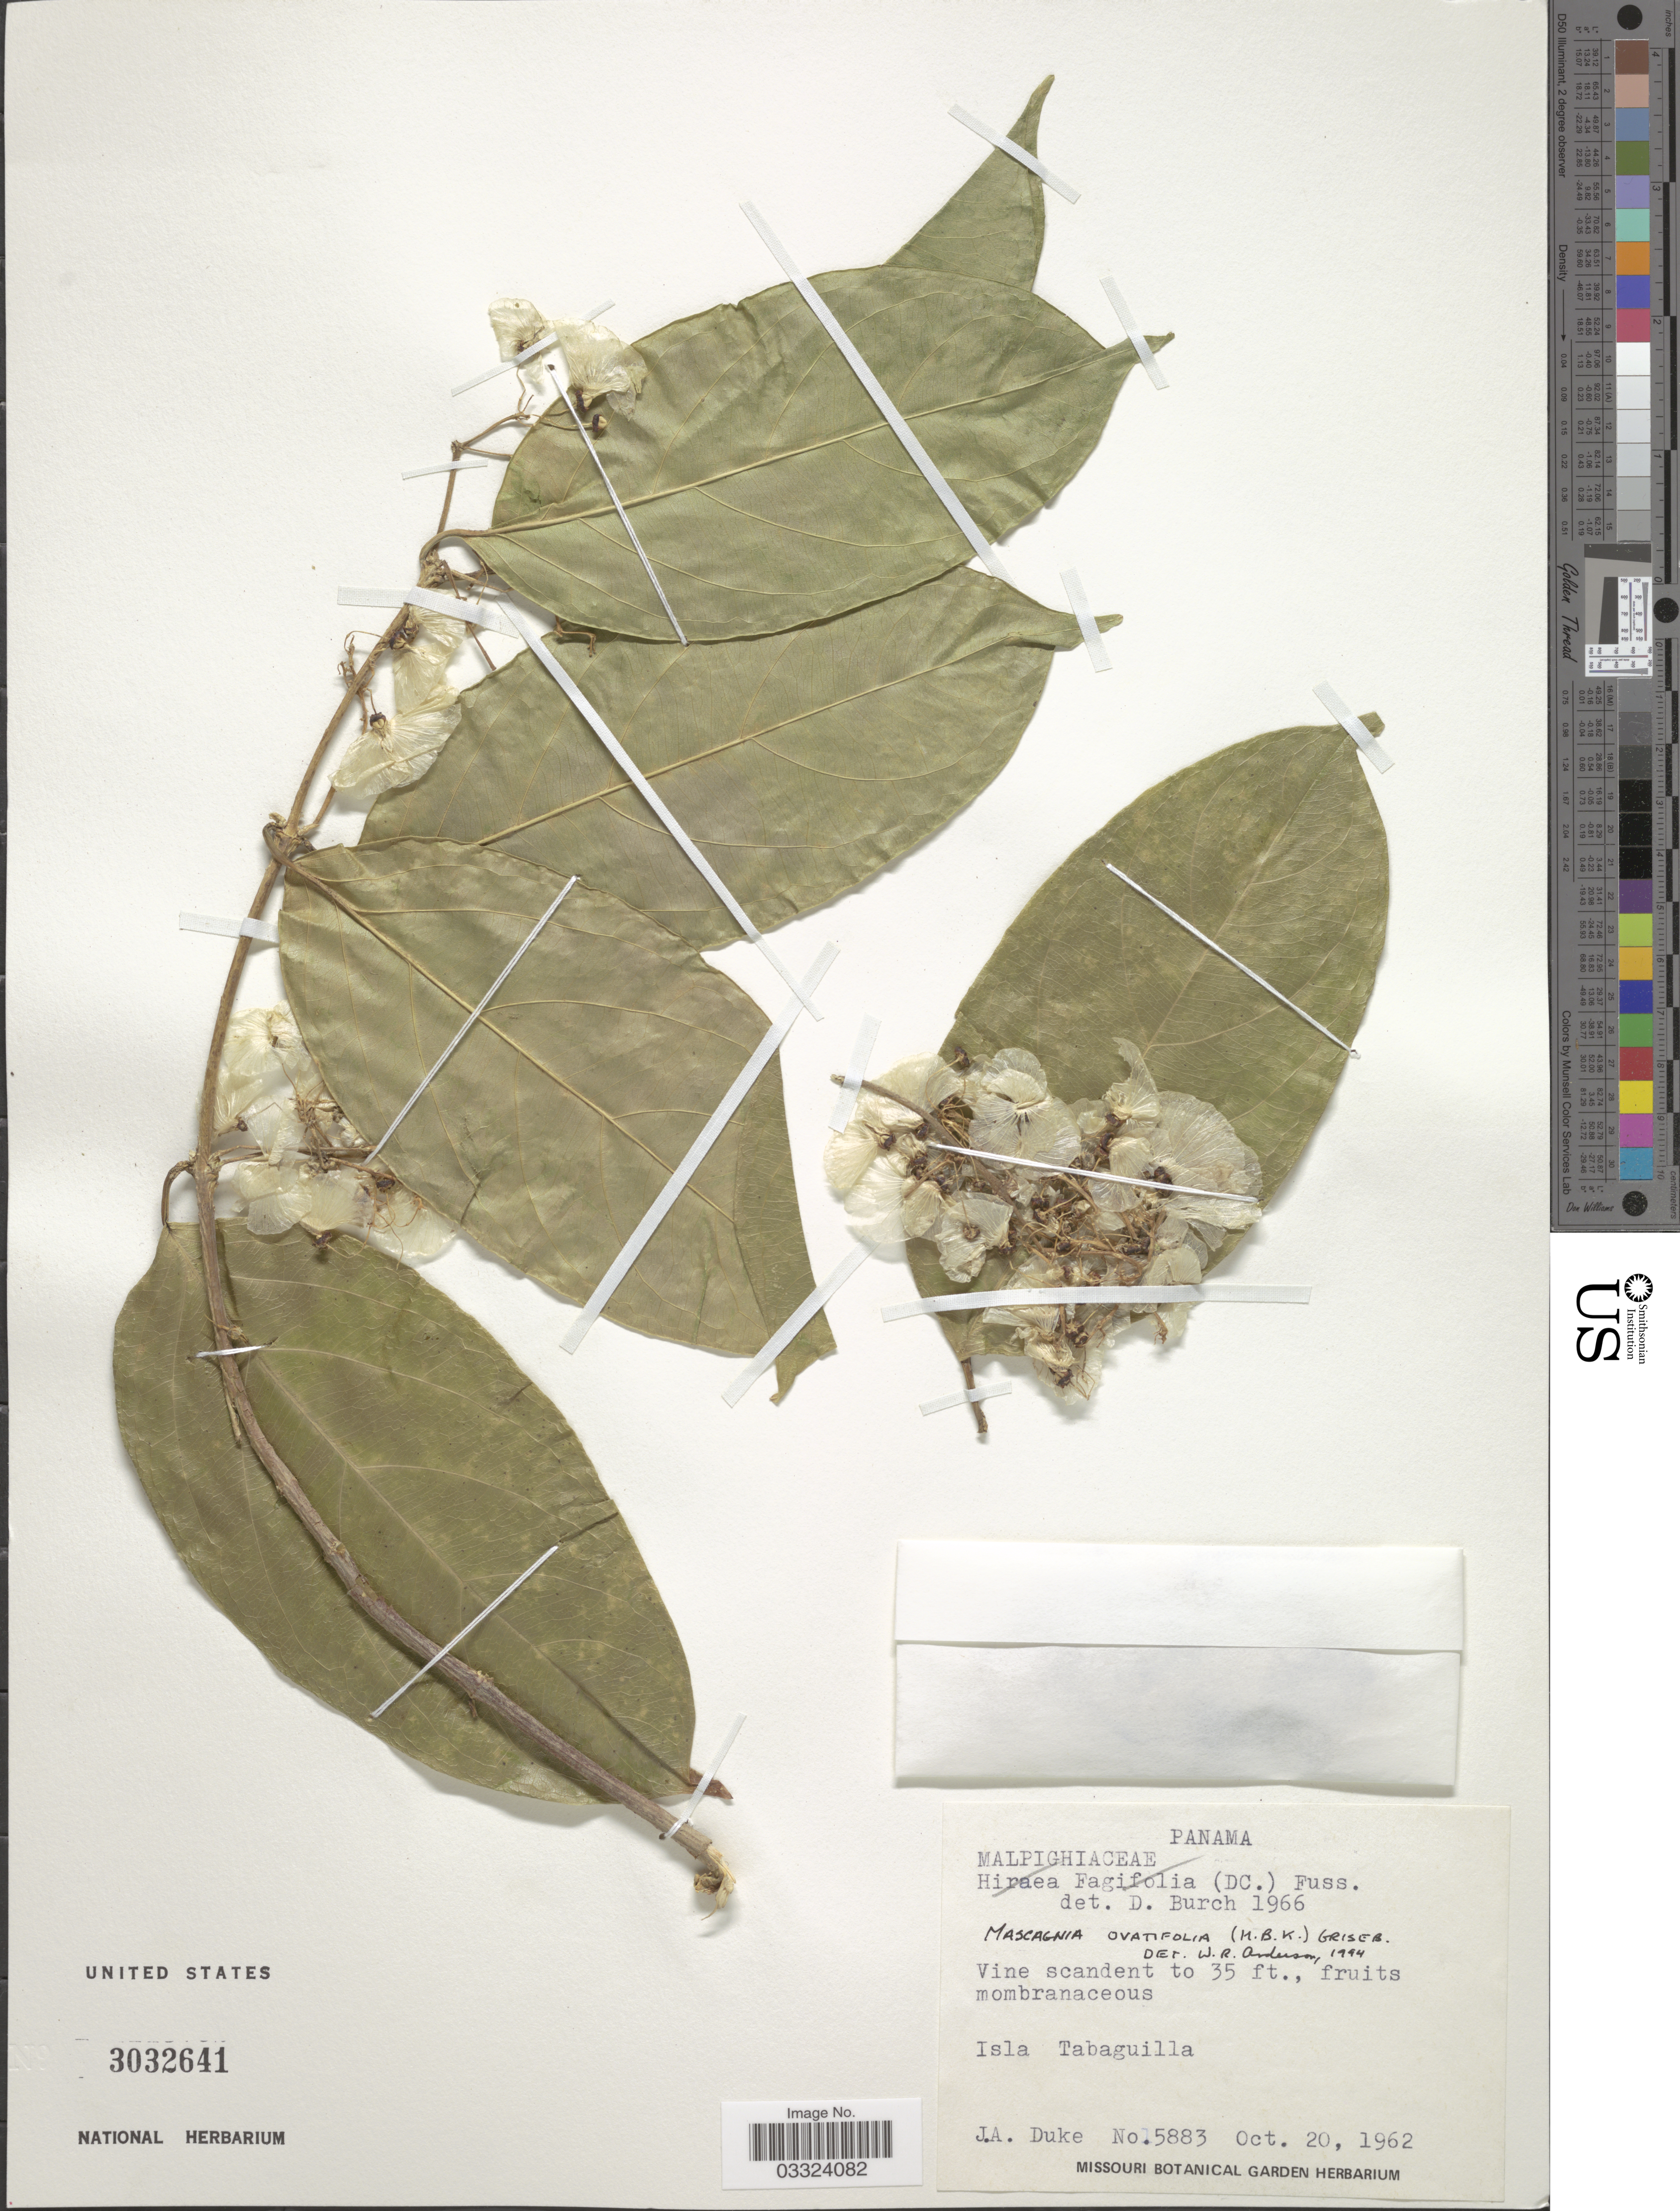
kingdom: Plantae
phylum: Tracheophyta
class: Magnoliopsida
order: Malpighiales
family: Malpighiaceae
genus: Mascagnia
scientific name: Mascagnia ovatifolia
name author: (Kunth) Griseb.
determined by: Anderson, W. R., (MICH), University of Michigan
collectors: J. A. Duke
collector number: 5883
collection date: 1962-10-20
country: Panama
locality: Isla Tabaguilla.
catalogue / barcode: US 3032641